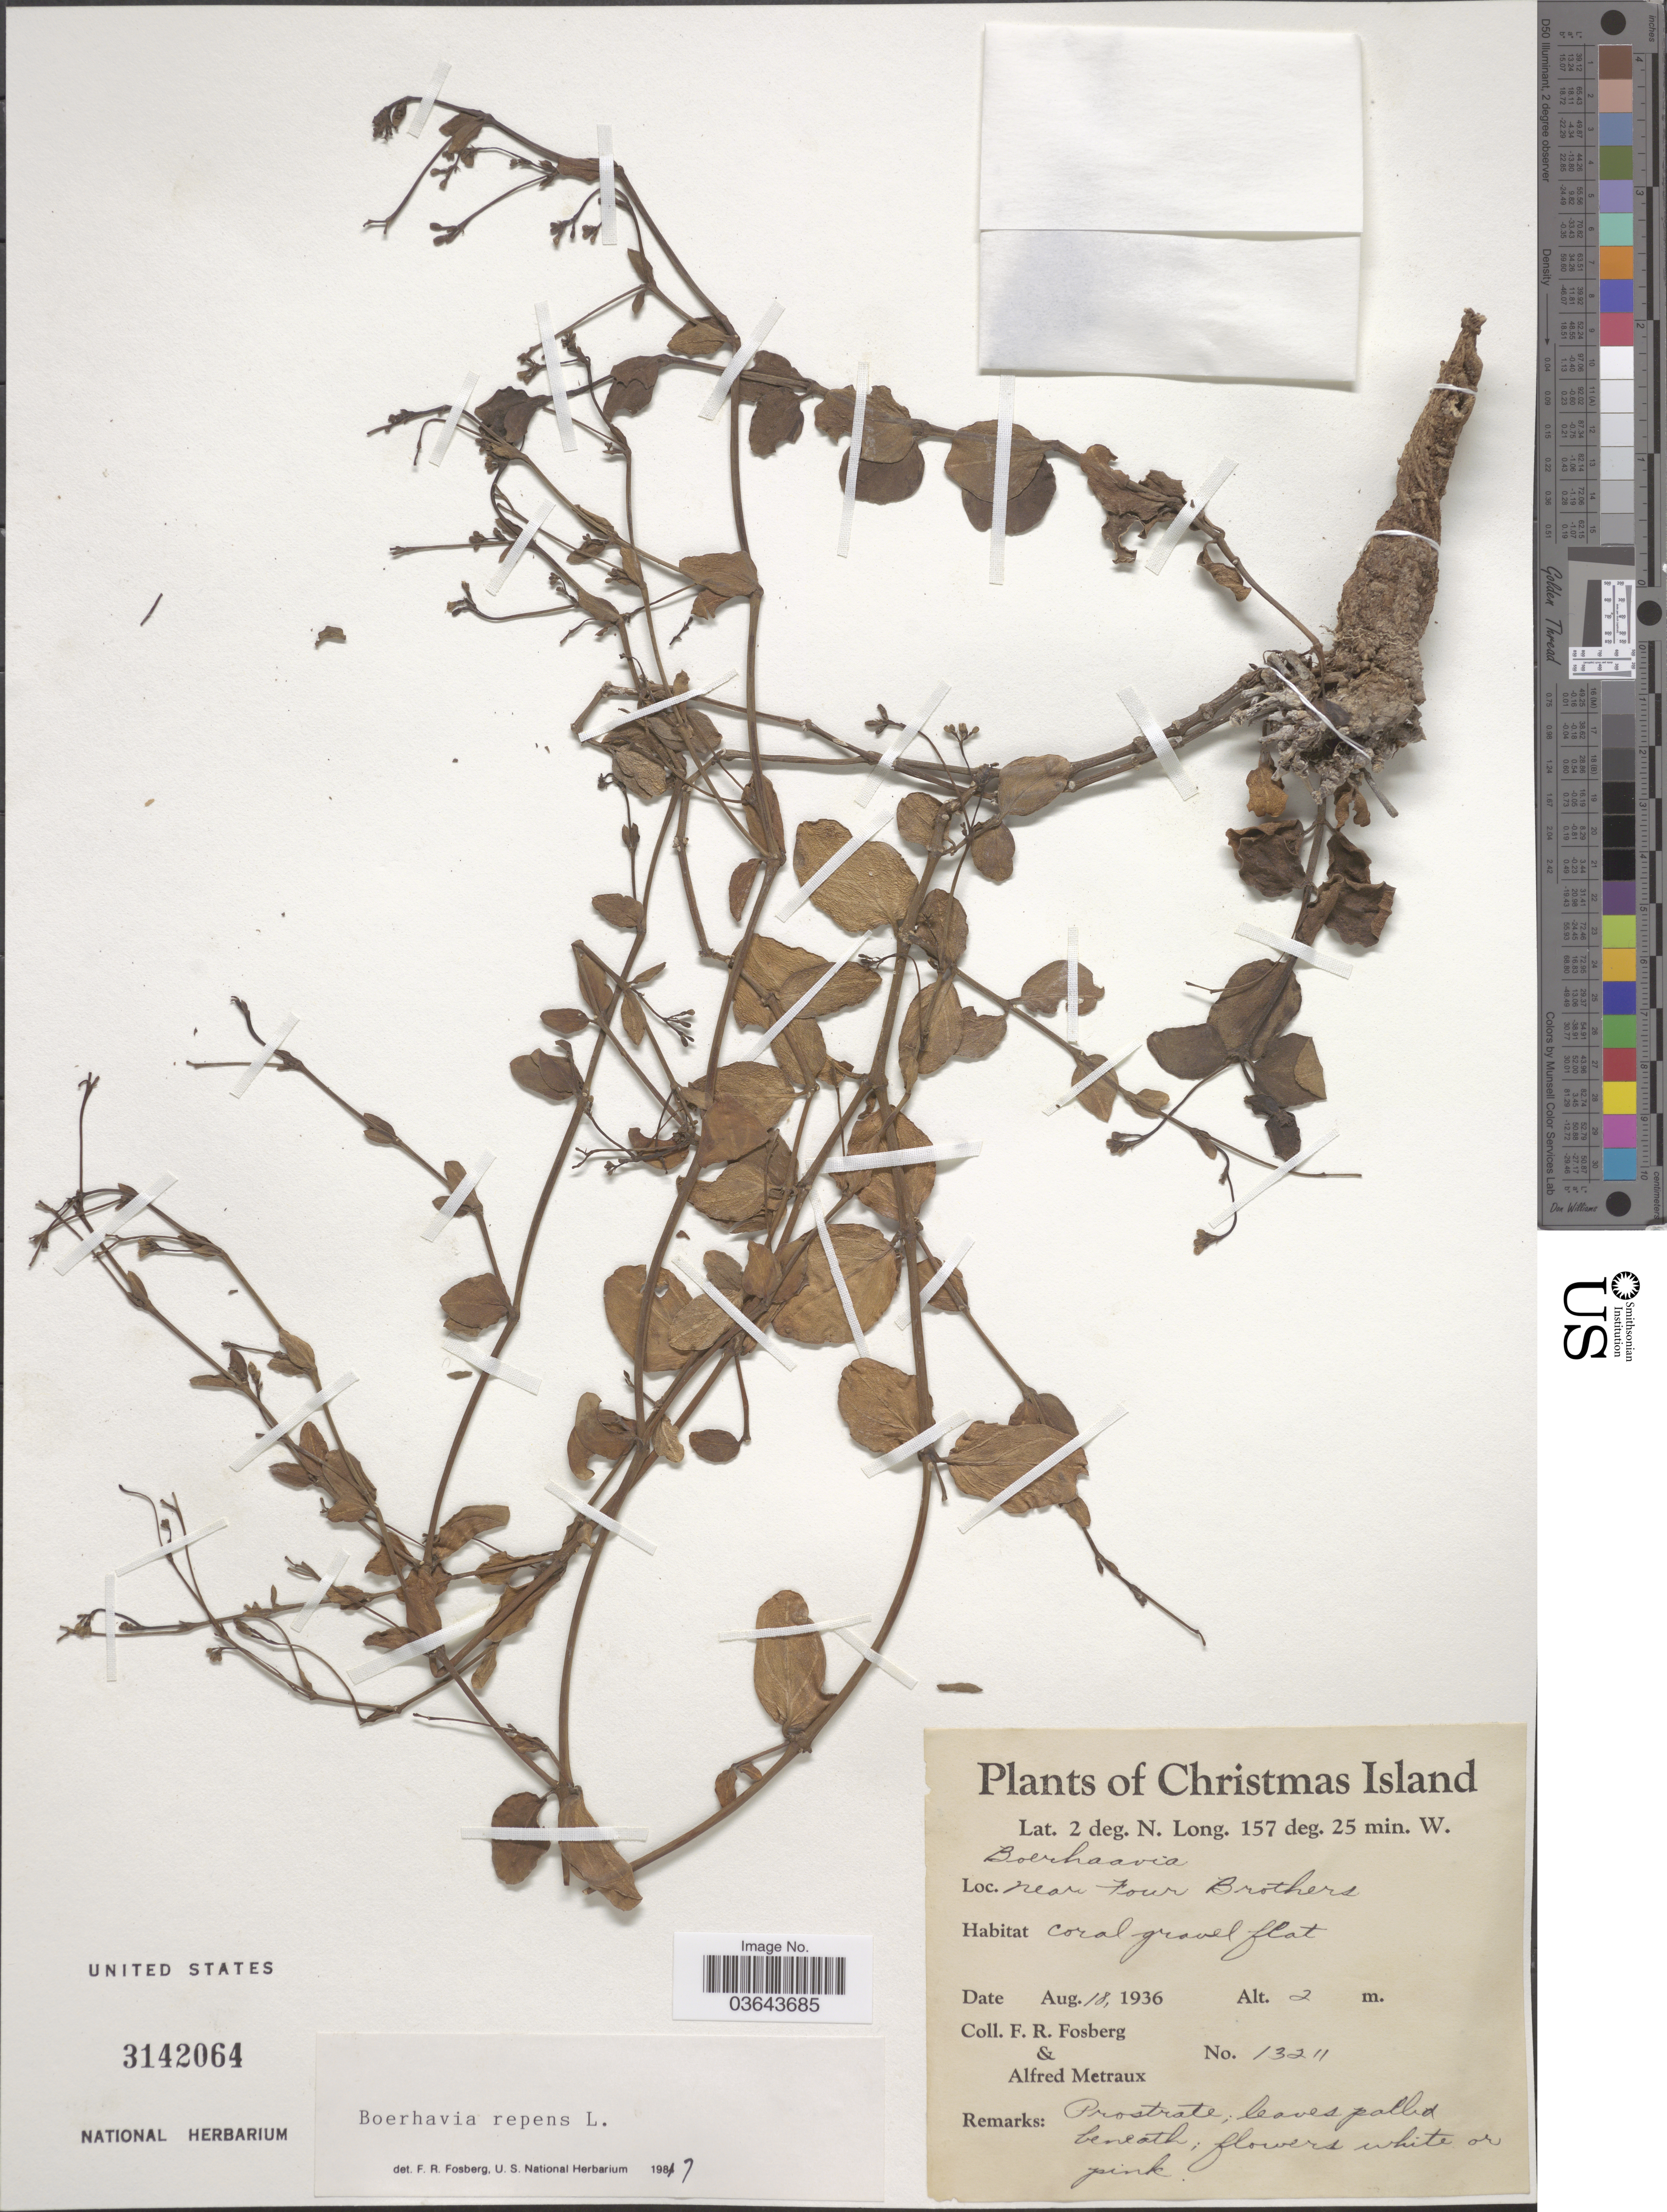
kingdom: Plantae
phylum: Tracheophyta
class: Magnoliopsida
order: Caryophyllales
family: Nyctaginaceae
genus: Boerhavia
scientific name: Boerhavia repens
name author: L.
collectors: F. R. Fosberg & A. Metraux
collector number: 13211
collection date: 1936-08-18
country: Kiribati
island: Kiritimati [Christmas] Atoll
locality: Christmas Island, near Four Brothers.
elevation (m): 2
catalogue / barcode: US 3142064